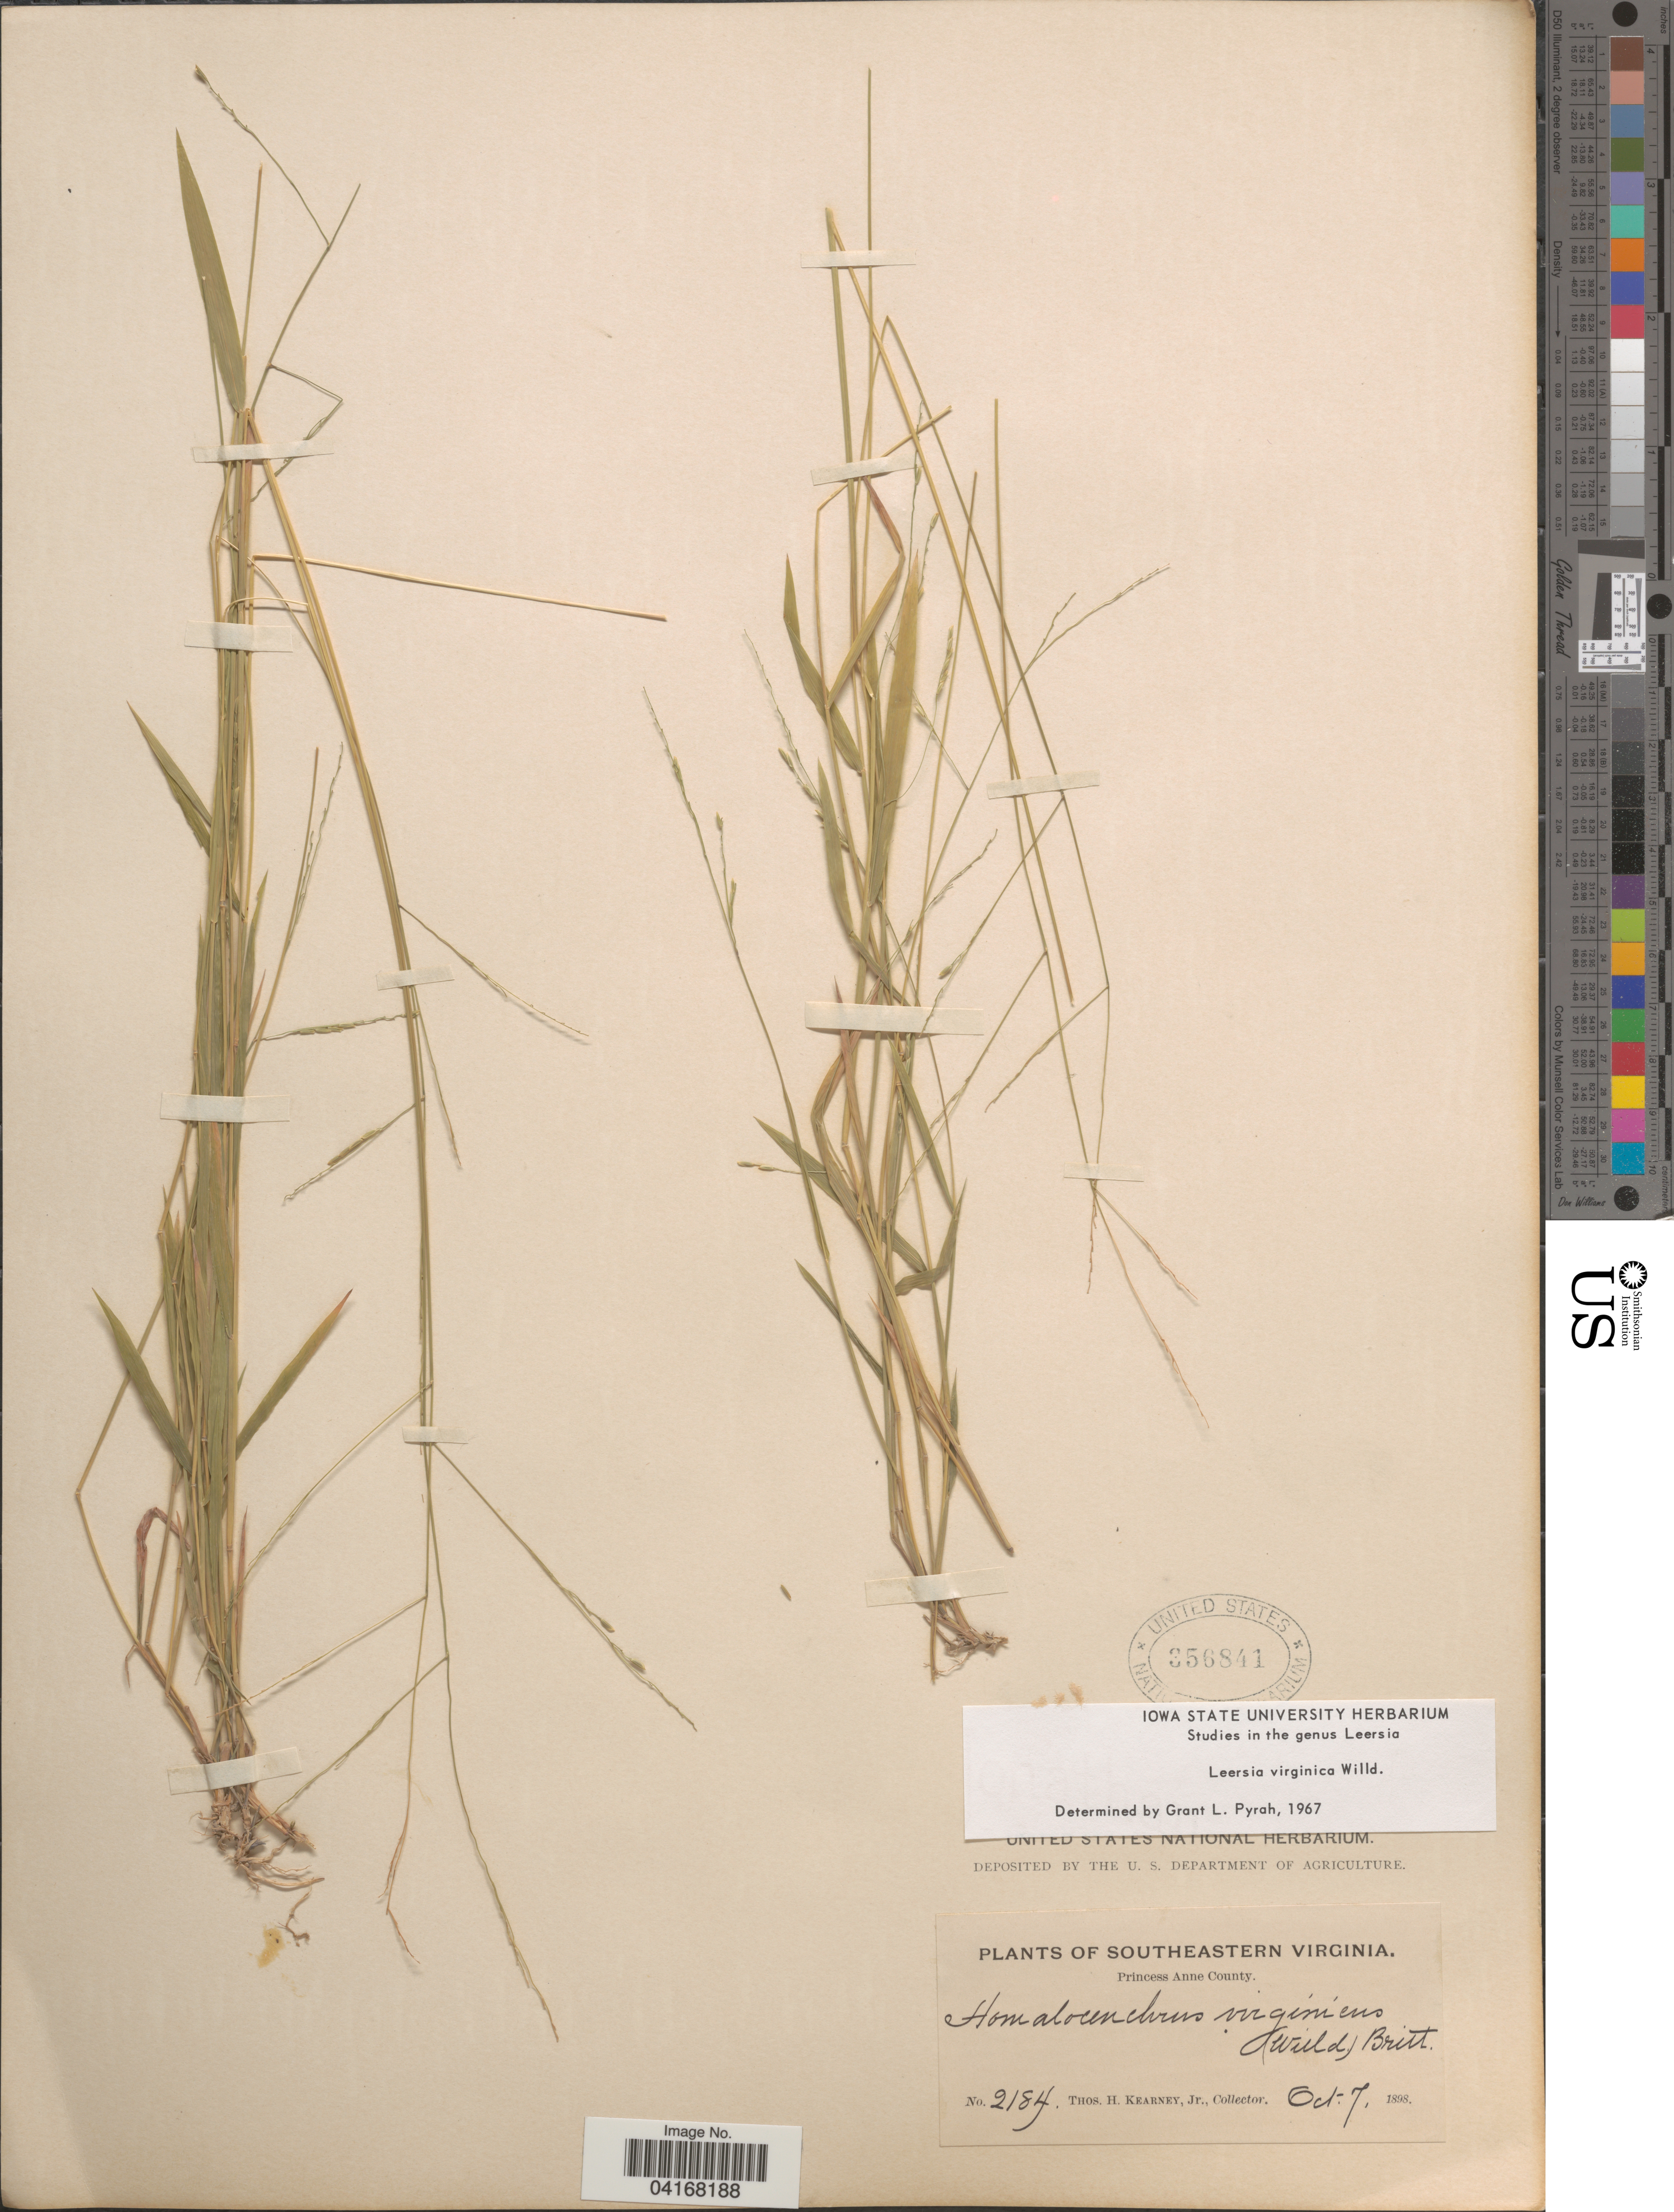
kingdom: Plantae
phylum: Tracheophyta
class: Liliopsida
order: Poales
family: Poaceae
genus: Leersia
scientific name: Leersia virginica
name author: Willd.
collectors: T. H. Kearney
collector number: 2184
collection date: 1898-10-07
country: United States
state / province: Virginia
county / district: City of Virginia Beach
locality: Southeastern Virginia. Princess Anne County.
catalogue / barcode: US 356841